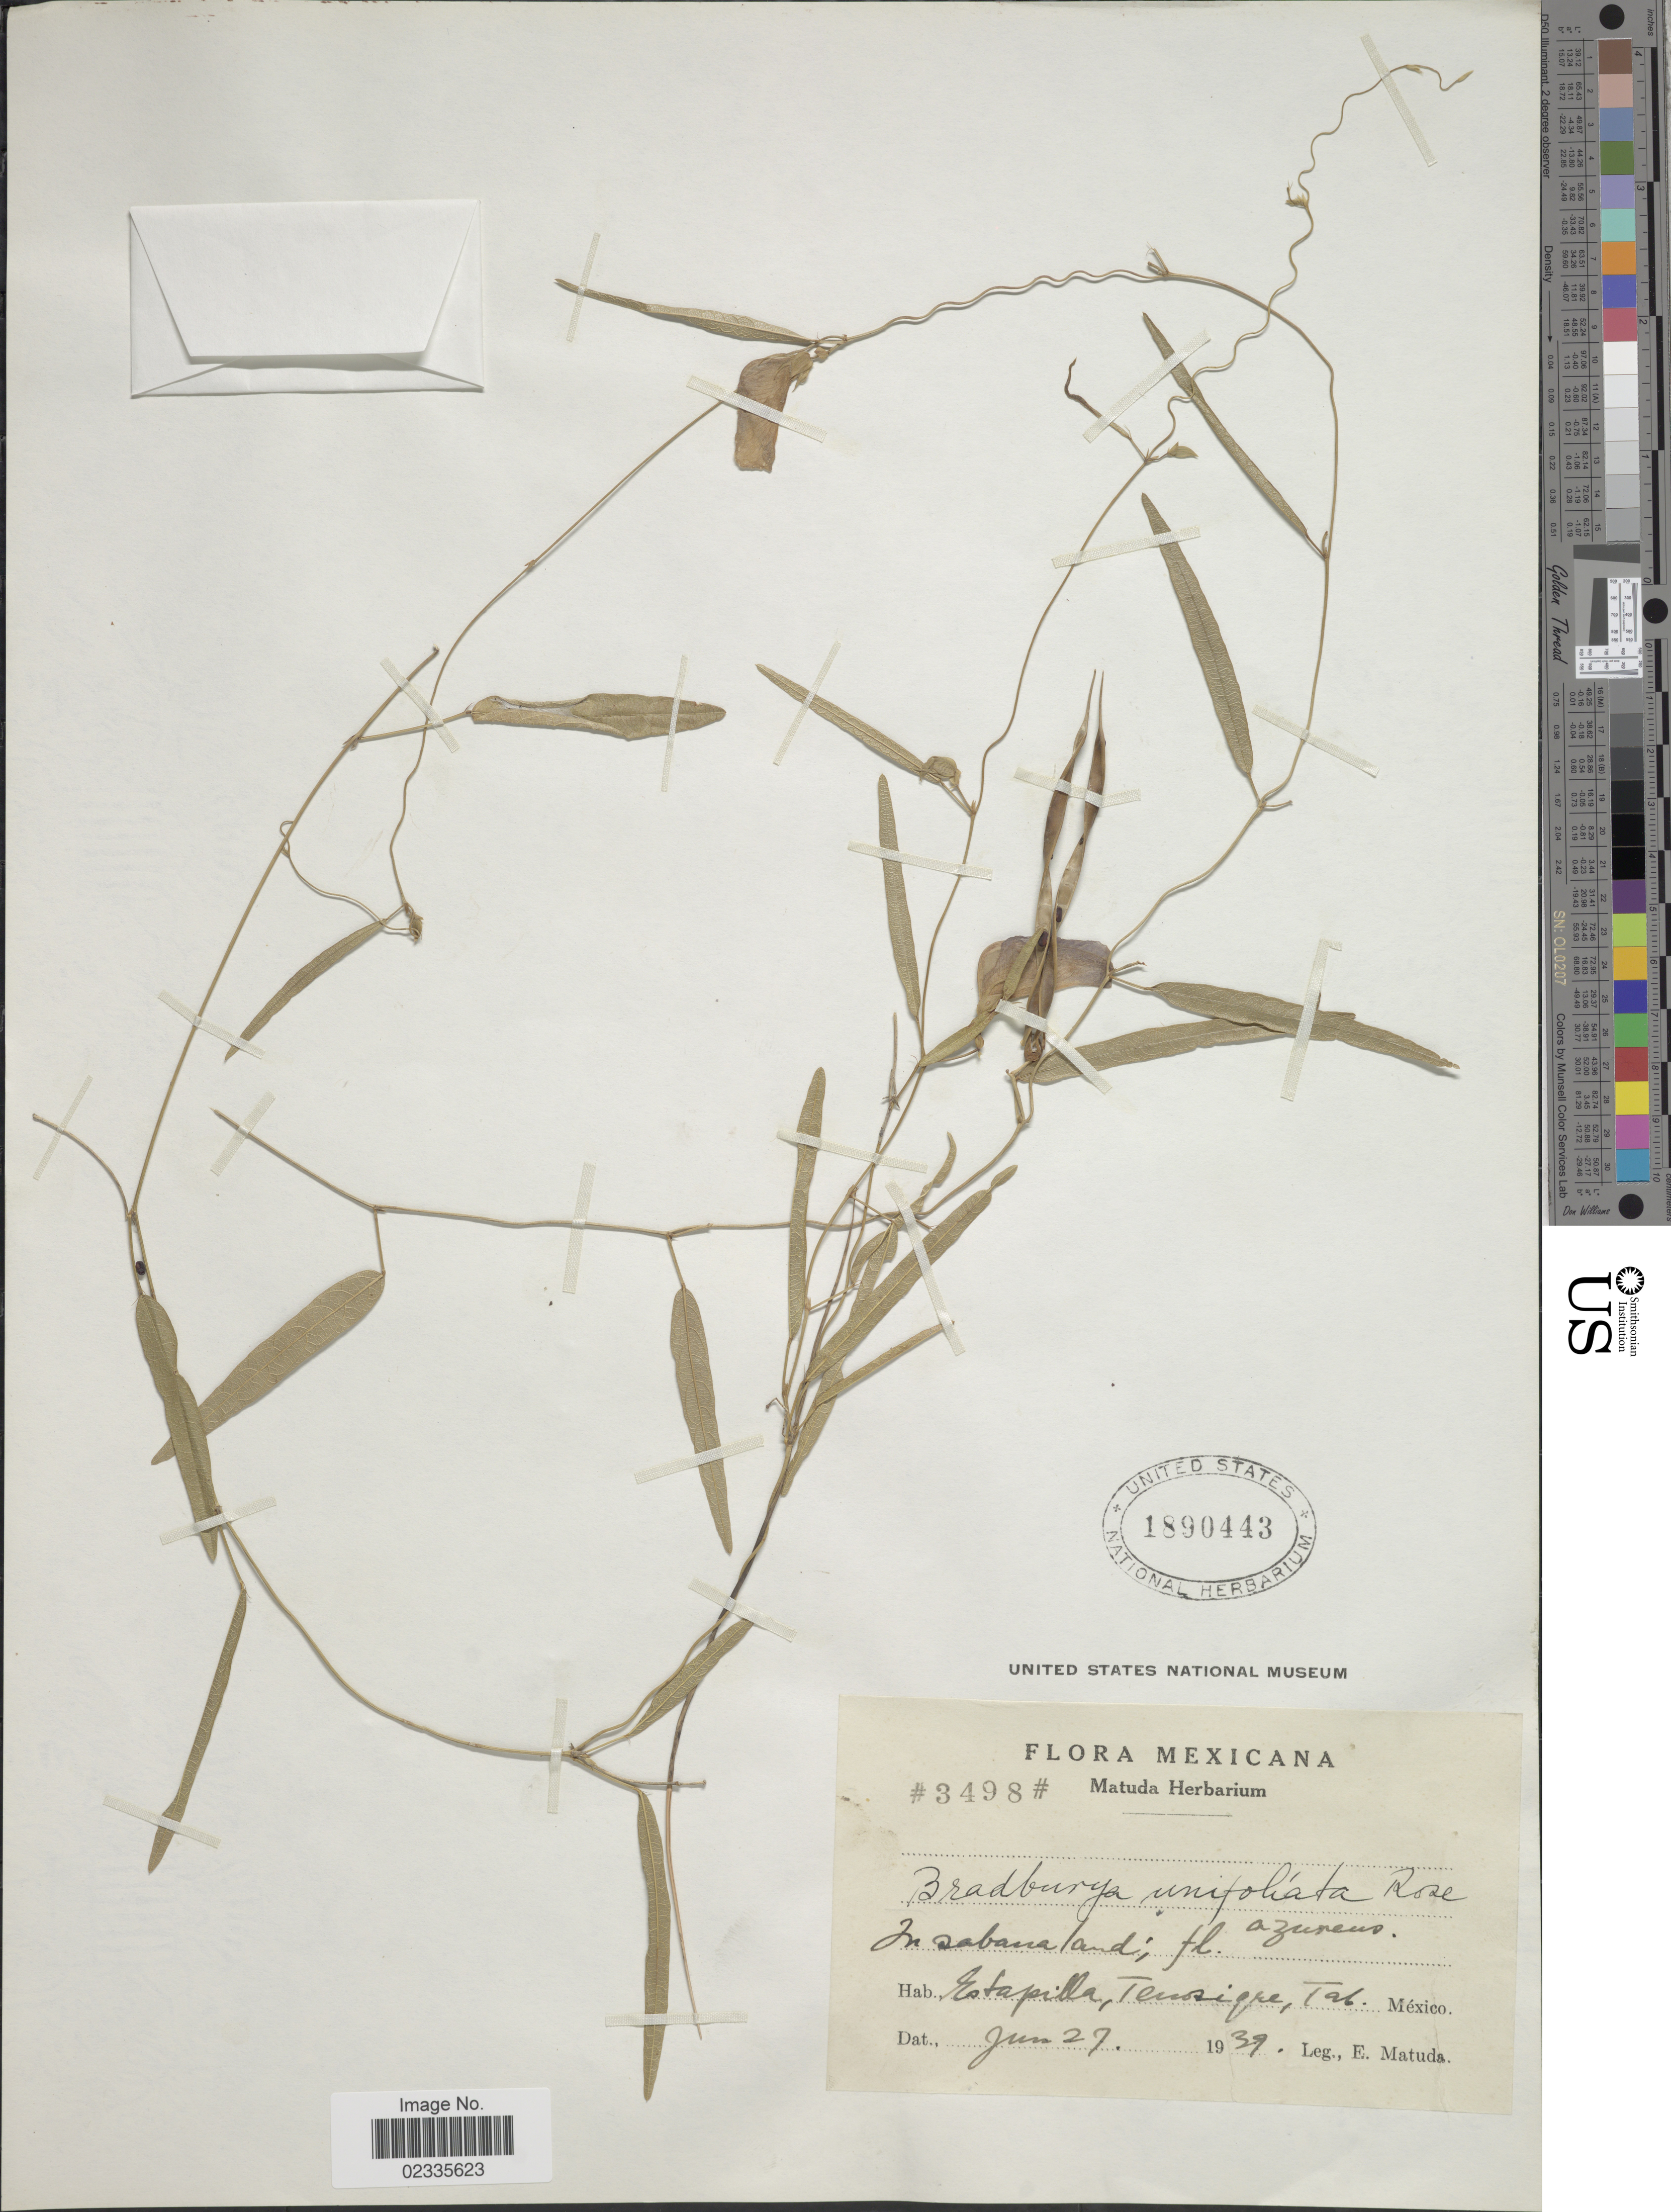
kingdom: Plantae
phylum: Tracheophyta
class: Magnoliopsida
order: Fabales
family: Fabaceae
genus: Centrosema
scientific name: Centrosema unifoliatum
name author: (Rose) Lundell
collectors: E. Matuda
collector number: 3498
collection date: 1939-06-27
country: Mexico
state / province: Tabasco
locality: Estapilla, Teuorique, Tab.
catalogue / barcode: US 1890443